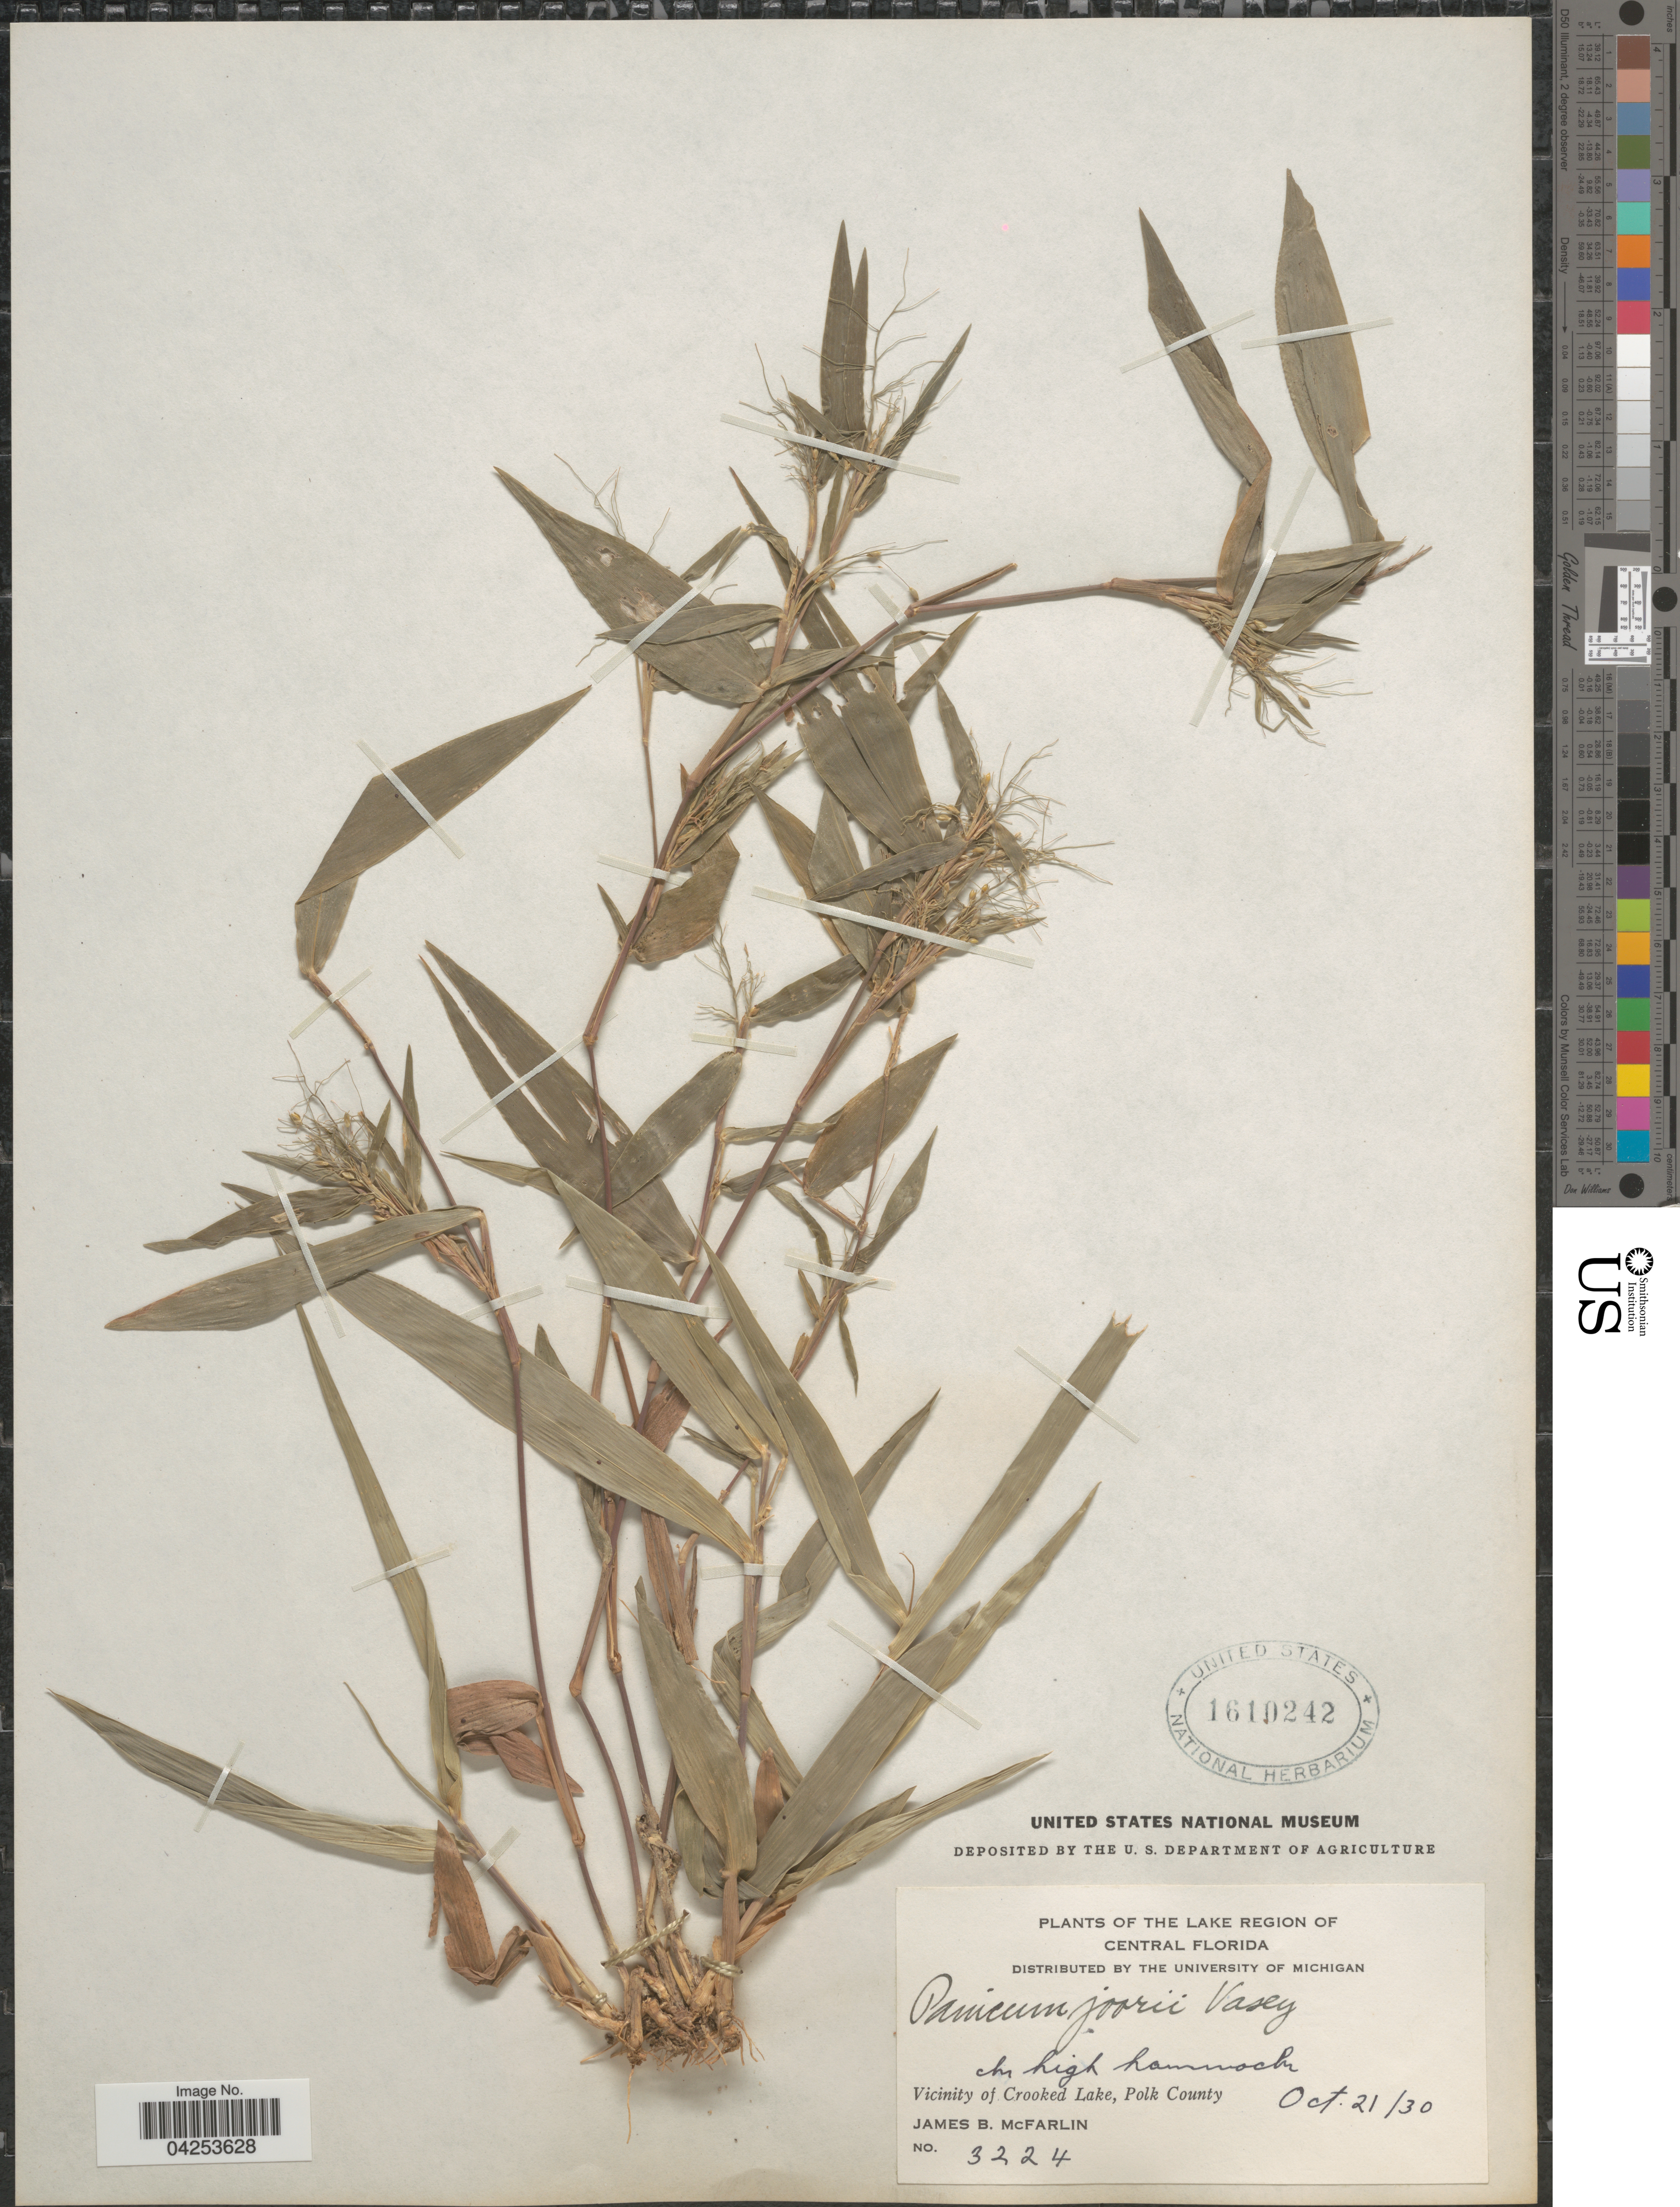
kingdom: Plantae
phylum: Tracheophyta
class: Liliopsida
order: Poales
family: Poaceae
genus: Dichanthelium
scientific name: Dichanthelium commutatum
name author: (Schult.) Gould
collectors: J. McFarlin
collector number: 3224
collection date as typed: Transcribed d/m/y: 21/10/30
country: United States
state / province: Florida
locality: Lake Region of Central Florida. In high hammock. Vicinity of Crooked Lake, Polk County.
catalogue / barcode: US 1610242